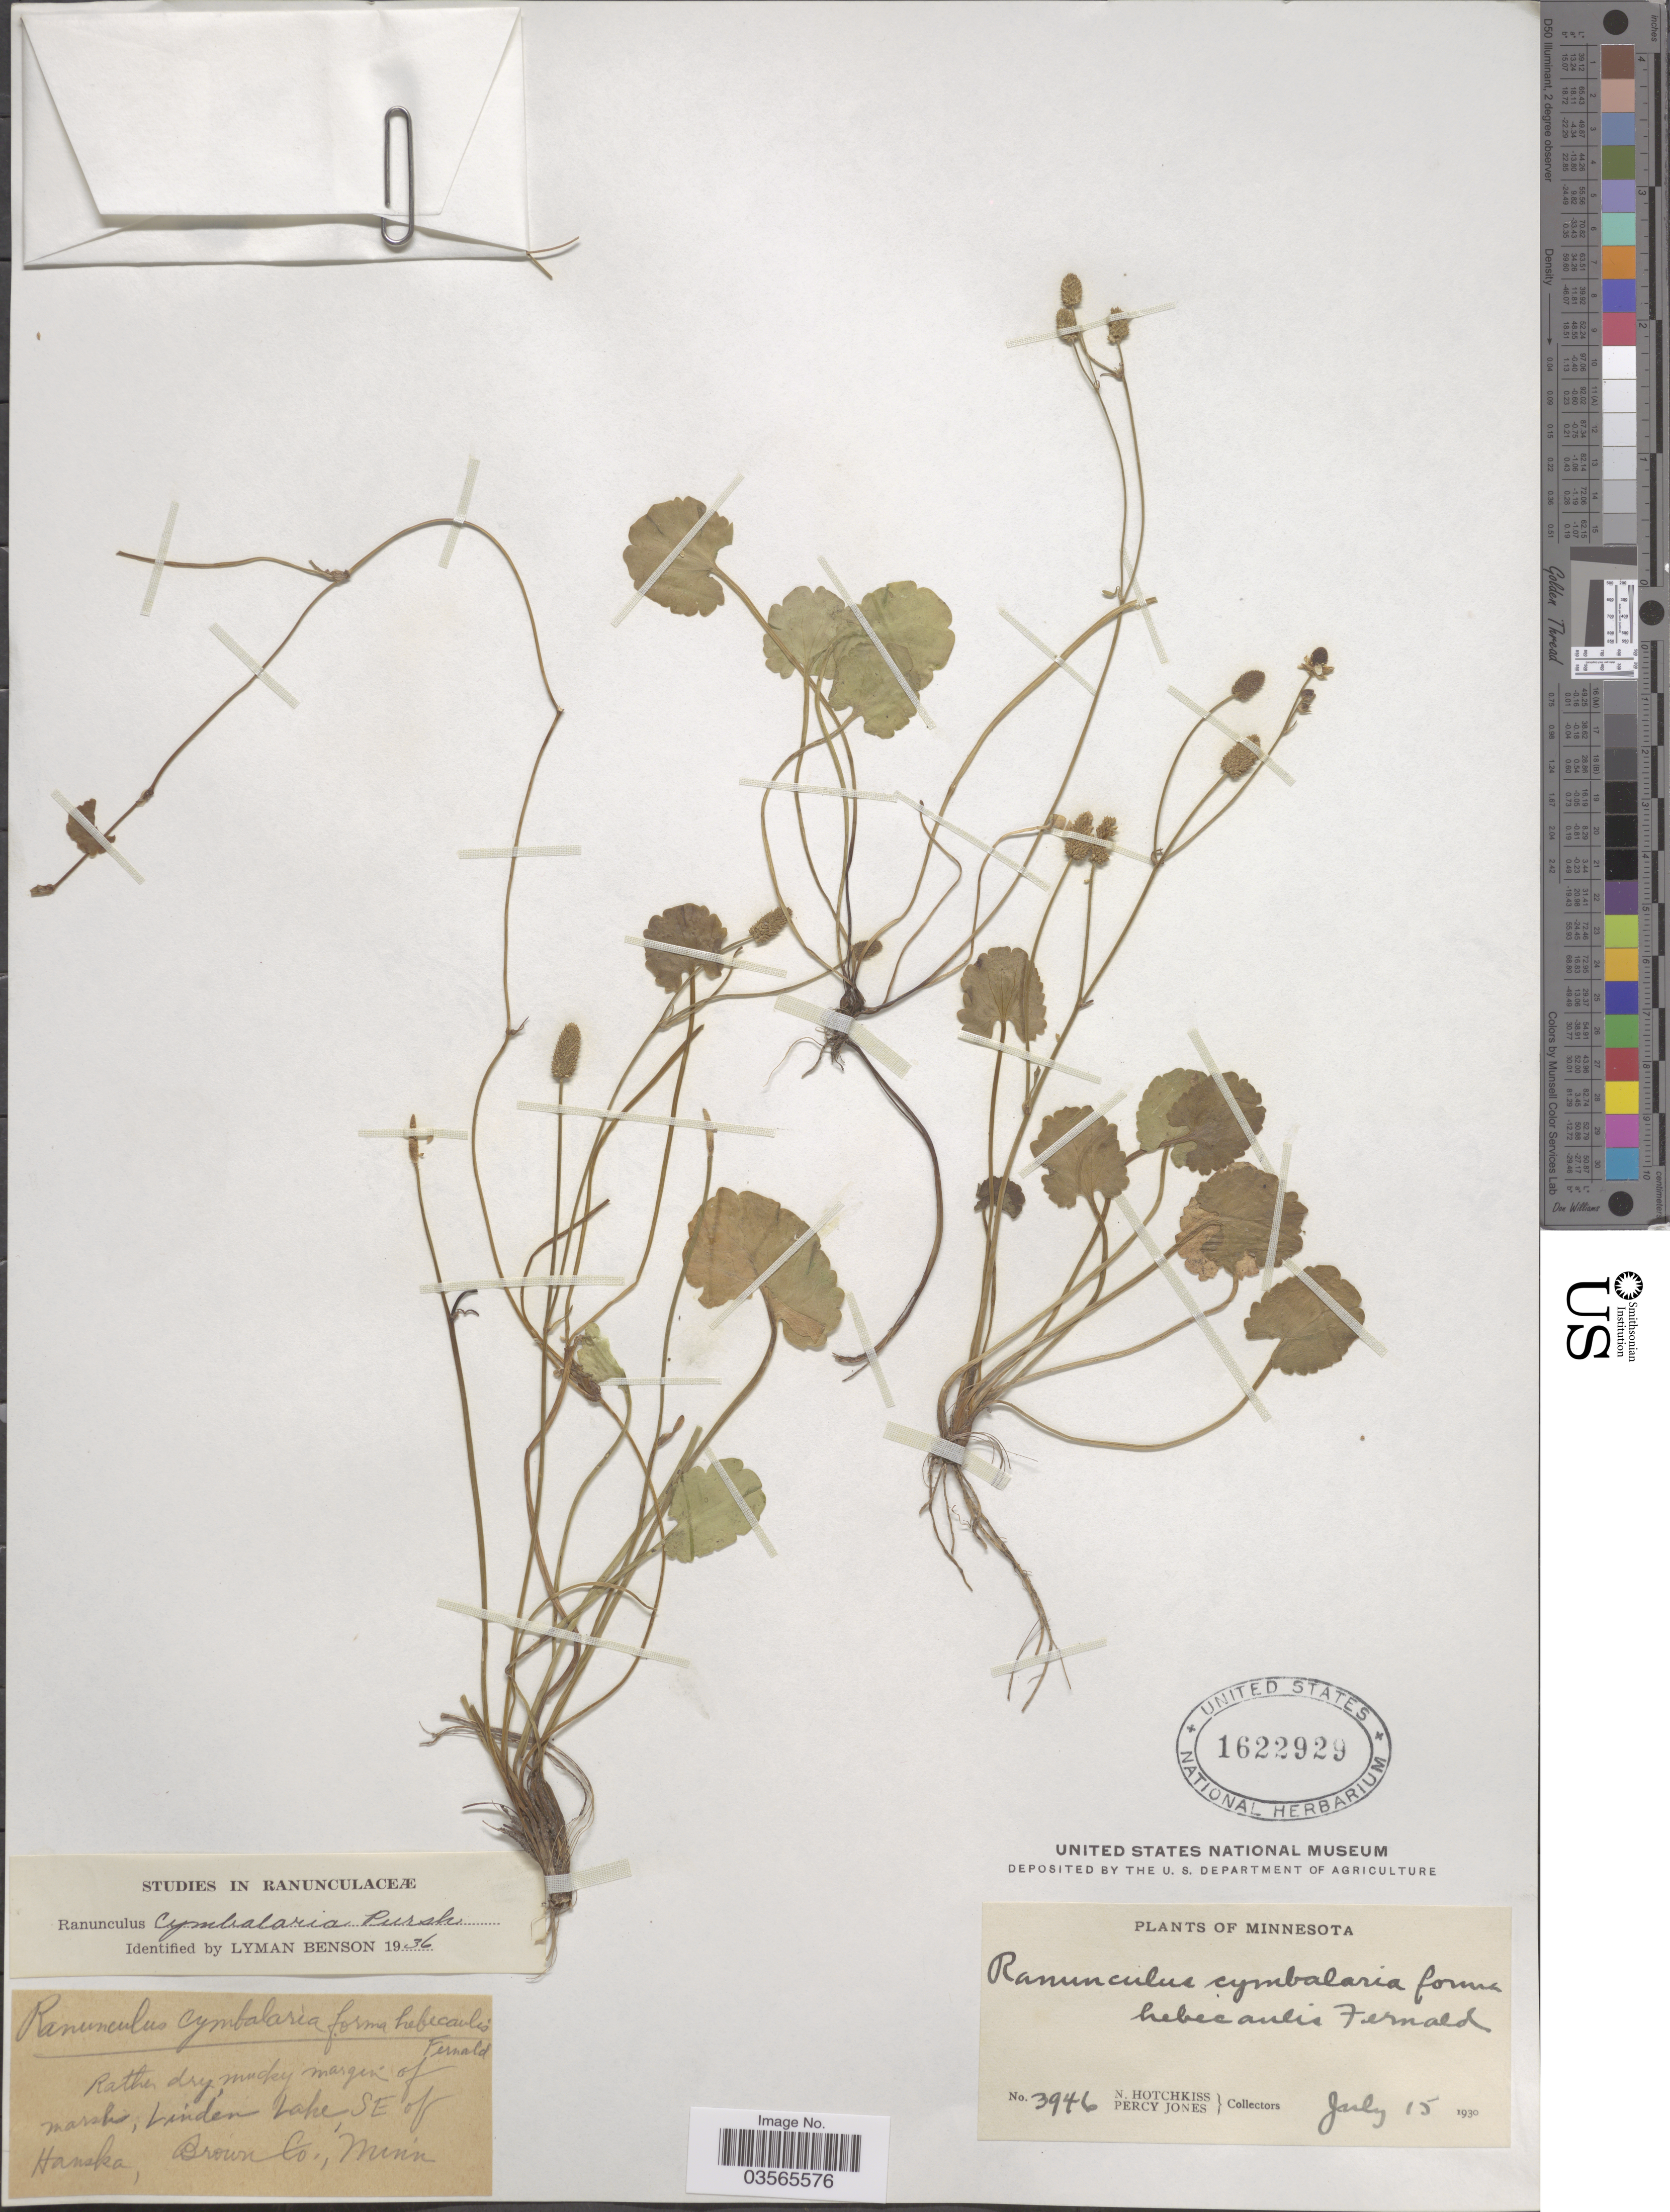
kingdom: Plantae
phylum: Tracheophyta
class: Magnoliopsida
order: Ranunculales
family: Ranunculaceae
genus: Halerpestes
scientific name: Halerpestes cymbalaria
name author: (Pursh) Greene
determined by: Strong, M. T., (US), Smithsonian Institution - National Museum of Natural History (UNITED STATES)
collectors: N. Hotchkiss & P. Jones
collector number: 3946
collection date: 1930-07-15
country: United States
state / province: Minnesota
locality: Linden Lake, SE of Hanaka, Brown Co.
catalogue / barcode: US 1622929